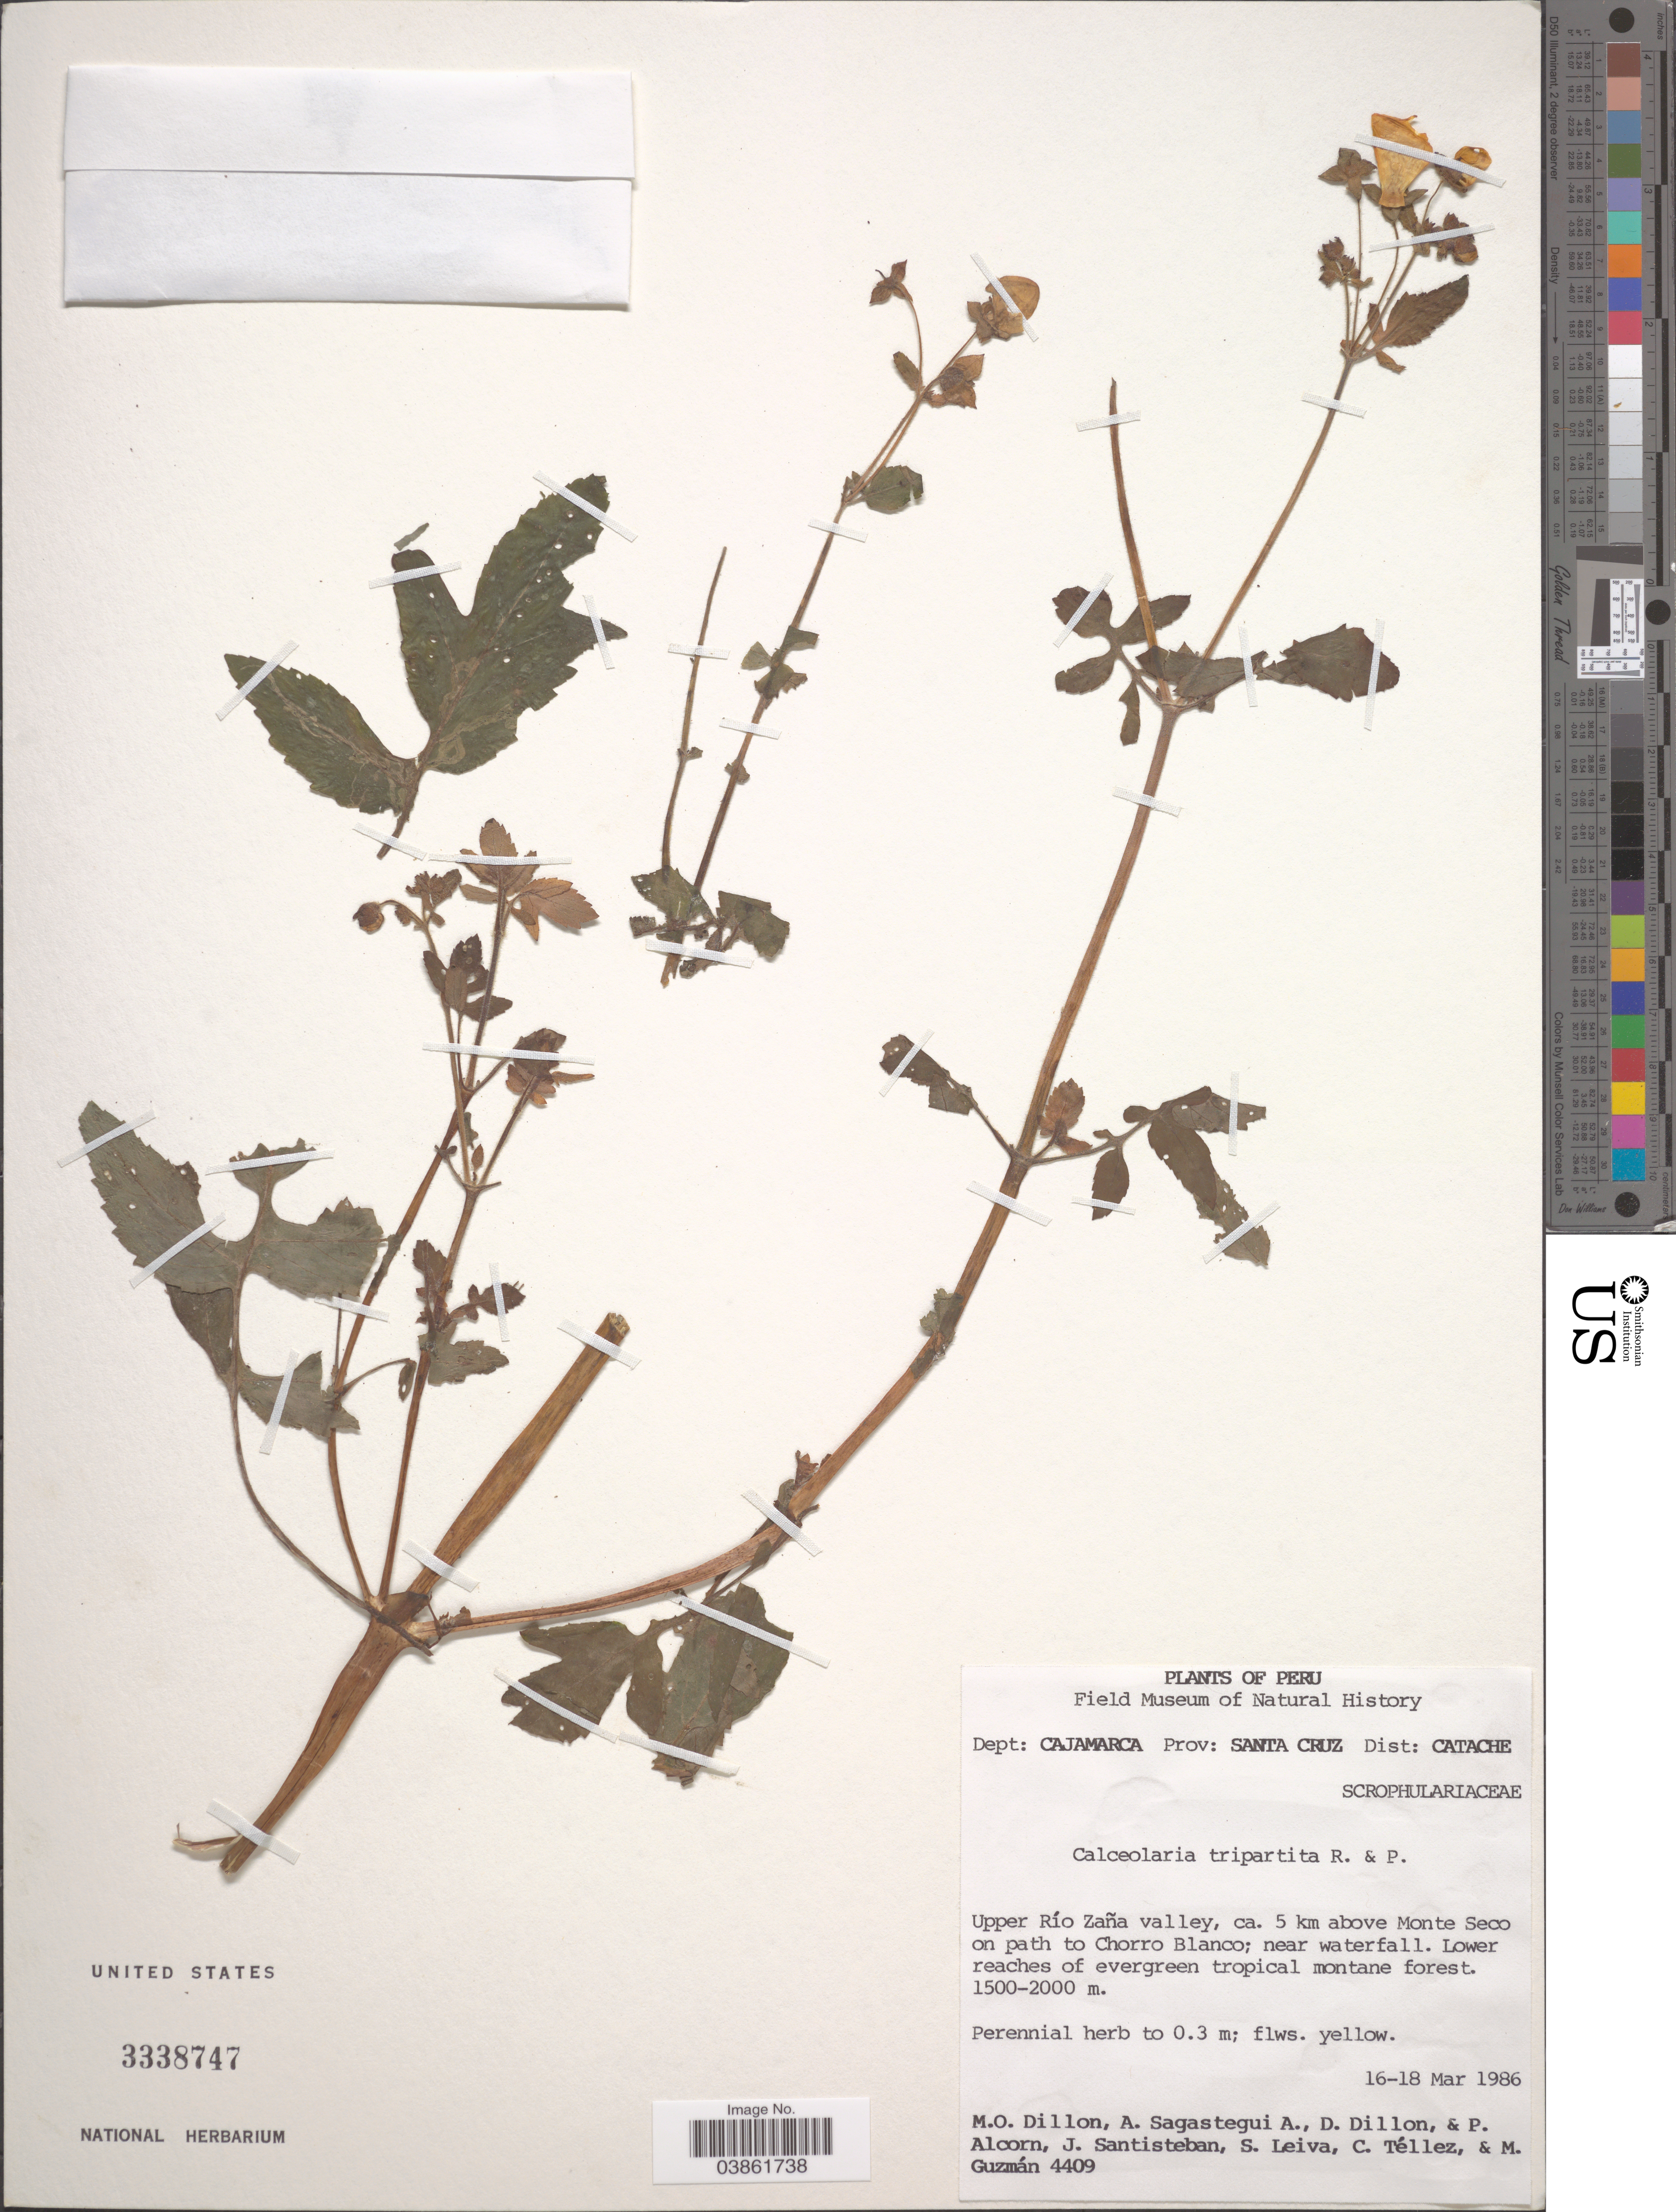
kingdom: Plantae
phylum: Tracheophyta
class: Magnoliopsida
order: Lamiales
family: Calceolariaceae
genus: Calceolaria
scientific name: Calceolaria tripartita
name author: Ruiz & Pav.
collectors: M. O. Dillon, A. Sagástegui A., D. Dillon, P. Alcorn & et al.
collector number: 4409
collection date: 1986-03-16/1986-03-18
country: Peru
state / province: Cajamarca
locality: Dept: Cajamarca. Prov: Santa Cruz. Dist: Catache. Upper Río Zaña valley, ca. 5 km above Monte Seco on path to Chorro Blanco; near waterfall.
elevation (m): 1500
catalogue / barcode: US 3338747